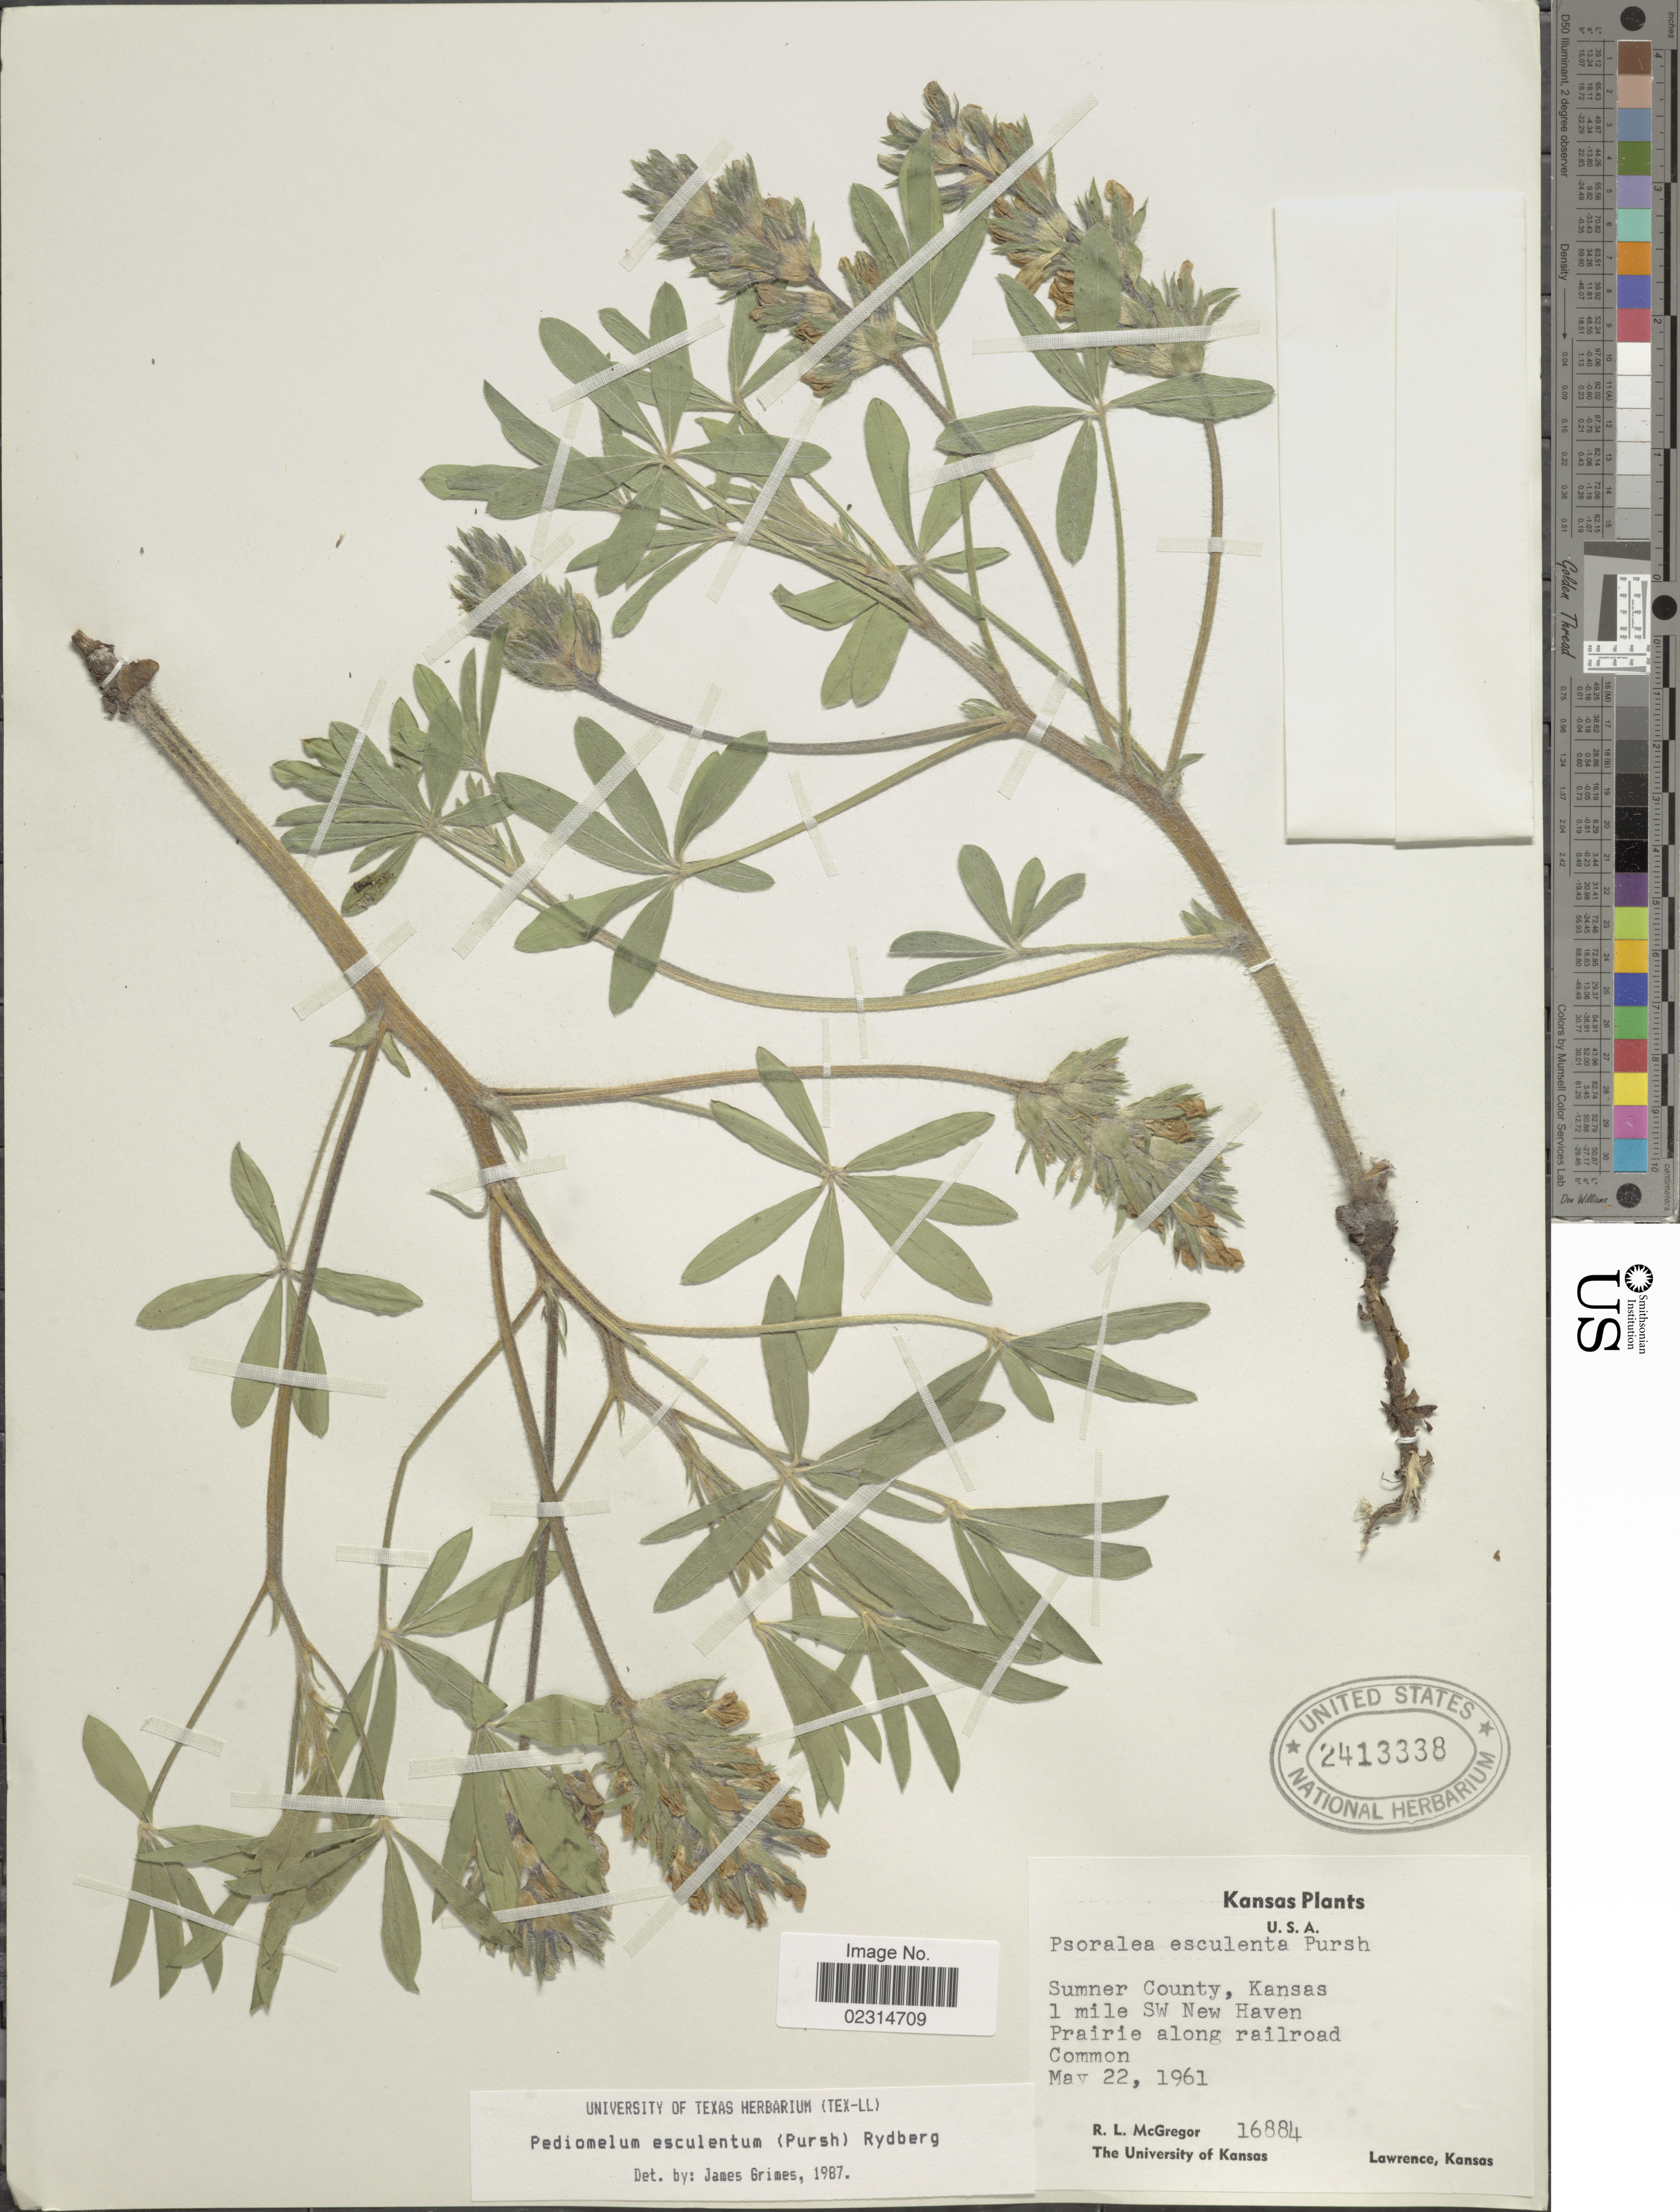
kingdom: Plantae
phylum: Tracheophyta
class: Magnoliopsida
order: Fabales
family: Fabaceae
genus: Pediomelum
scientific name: Pediomelum esculentum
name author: (Pursh) Rydb.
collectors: R. McGregor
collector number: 16884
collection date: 1961-05-22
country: United States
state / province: Kansas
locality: Sumner County, 1 mile SW New Haven, Prairie along railroad, Commom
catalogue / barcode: US 2413338